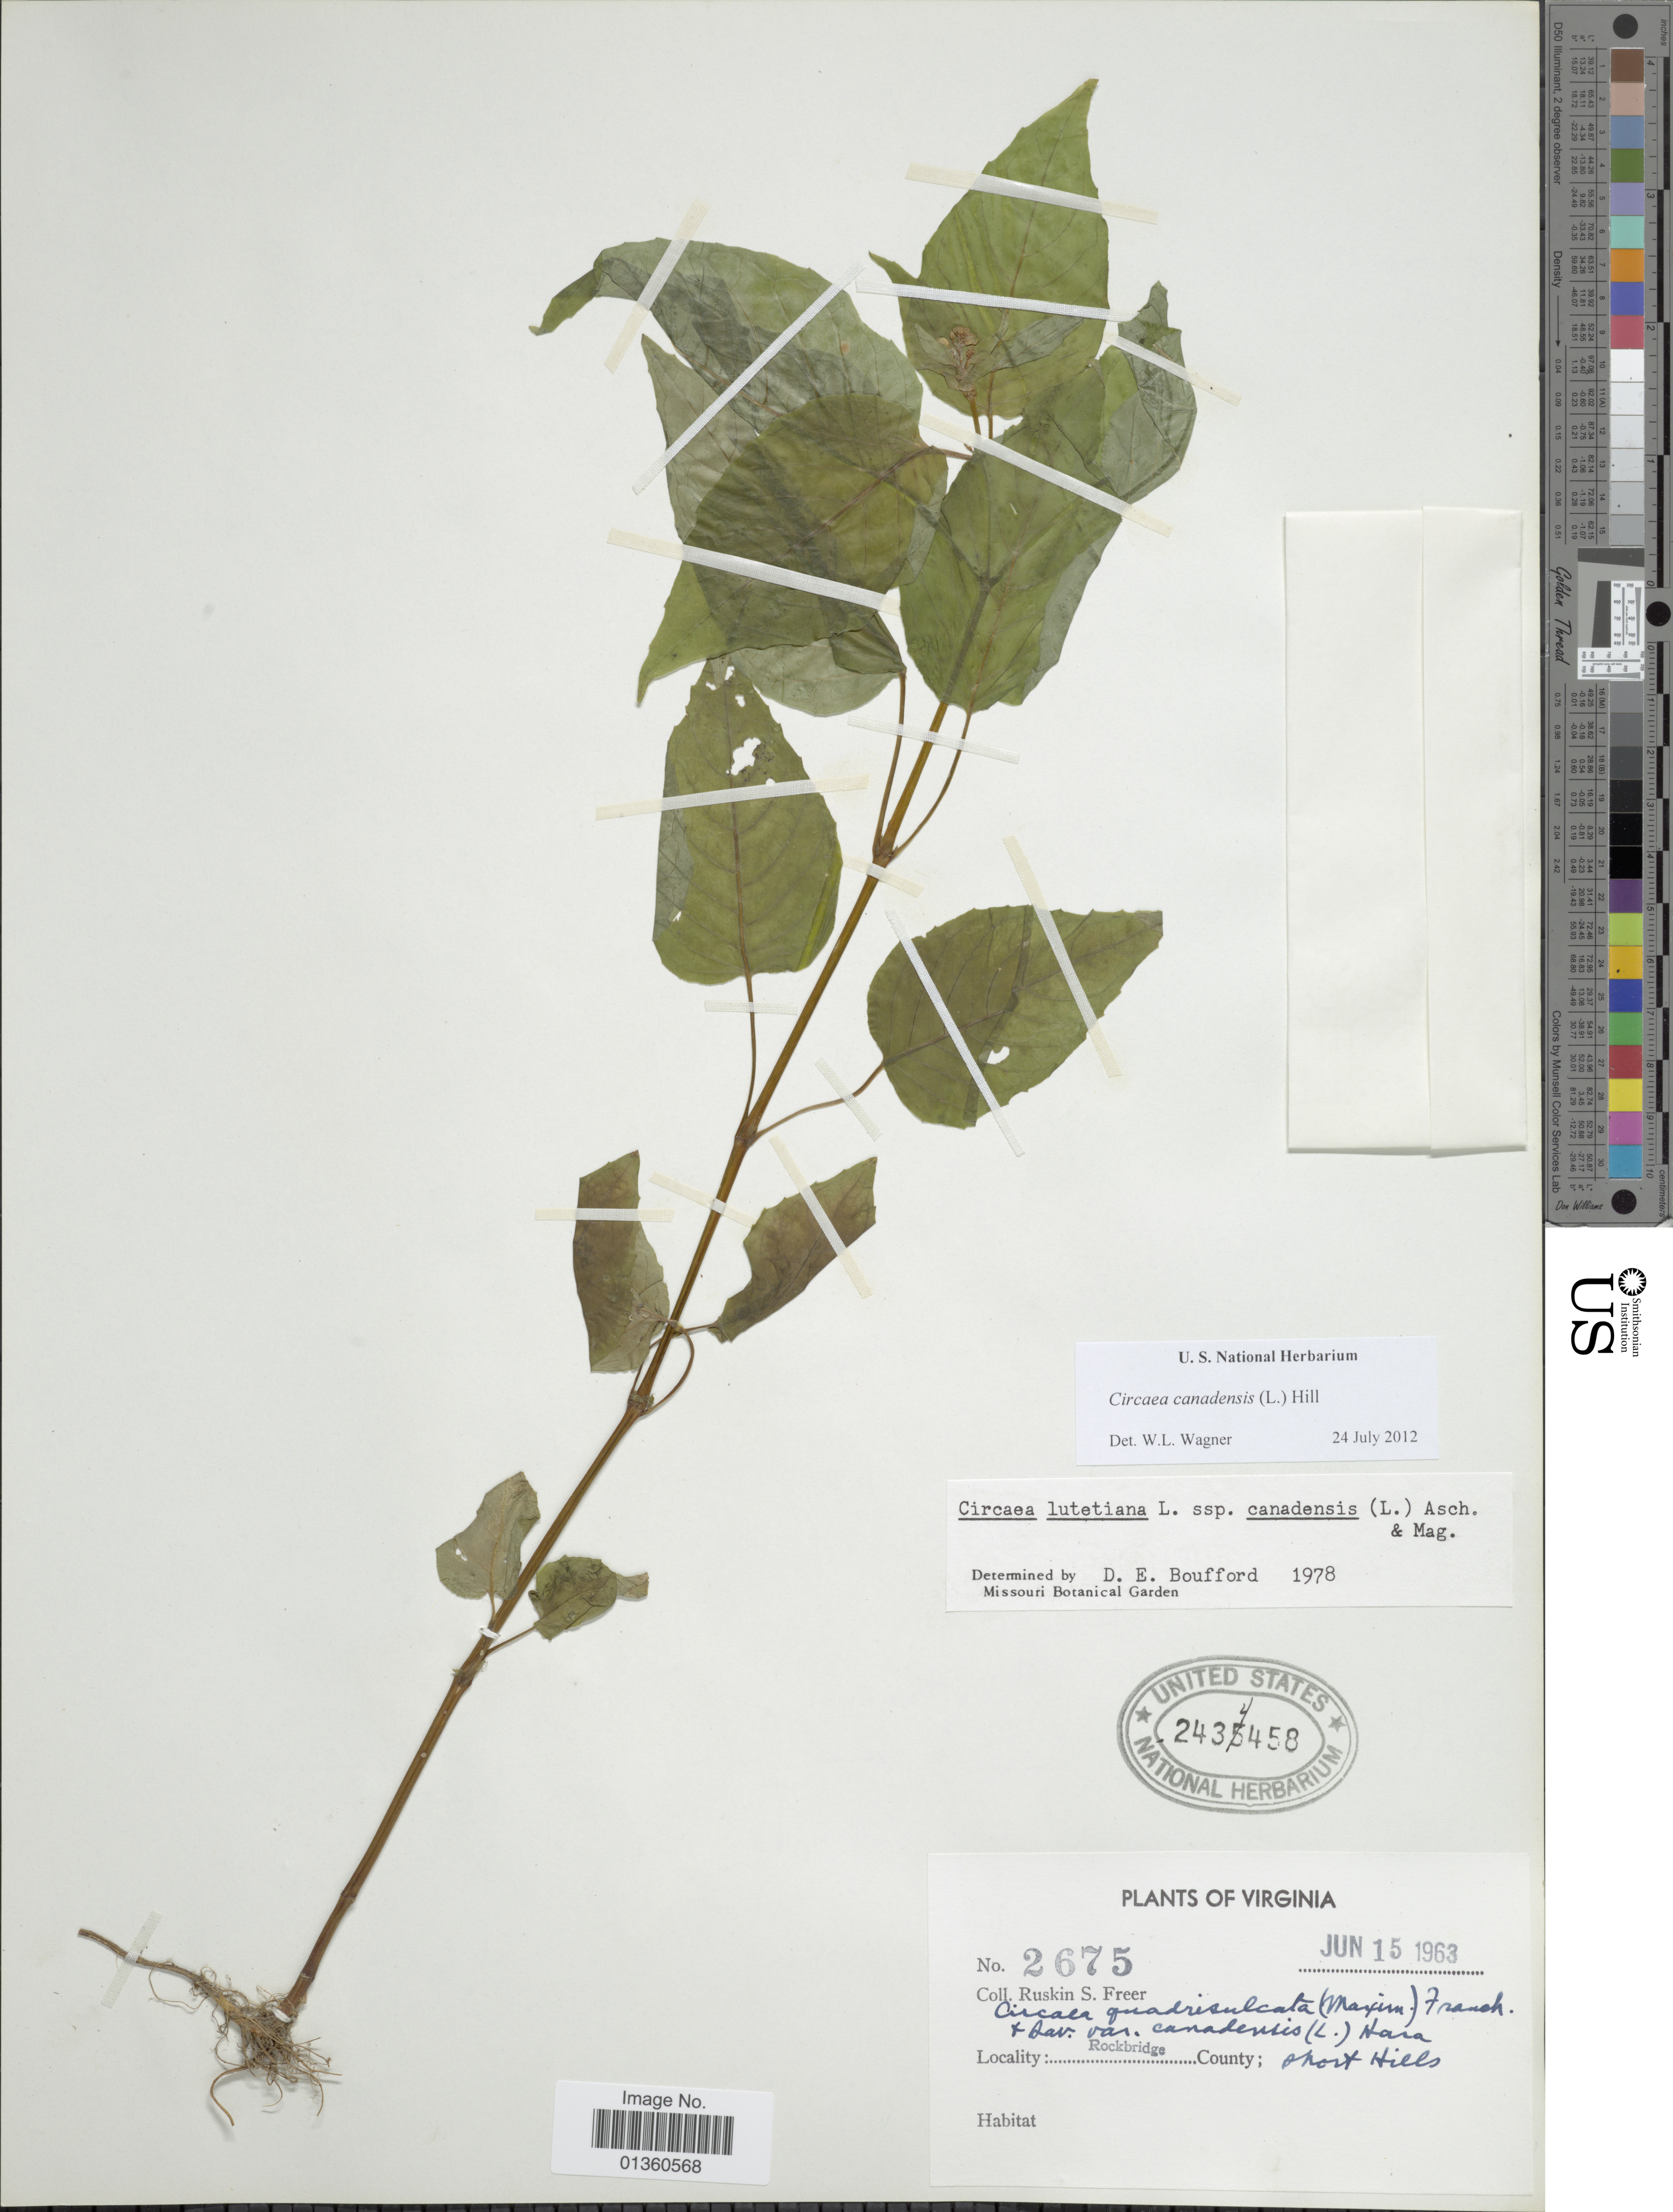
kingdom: Plantae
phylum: Tracheophyta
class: Magnoliopsida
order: Myrtales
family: Onagraceae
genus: Circaea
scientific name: Circaea canadensis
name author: (L.) Hill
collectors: R. Freer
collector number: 2675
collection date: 1963-06-15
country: United States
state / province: Virginia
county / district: Rockbridge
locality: Rockbridge County; short Hills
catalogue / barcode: US 2434458